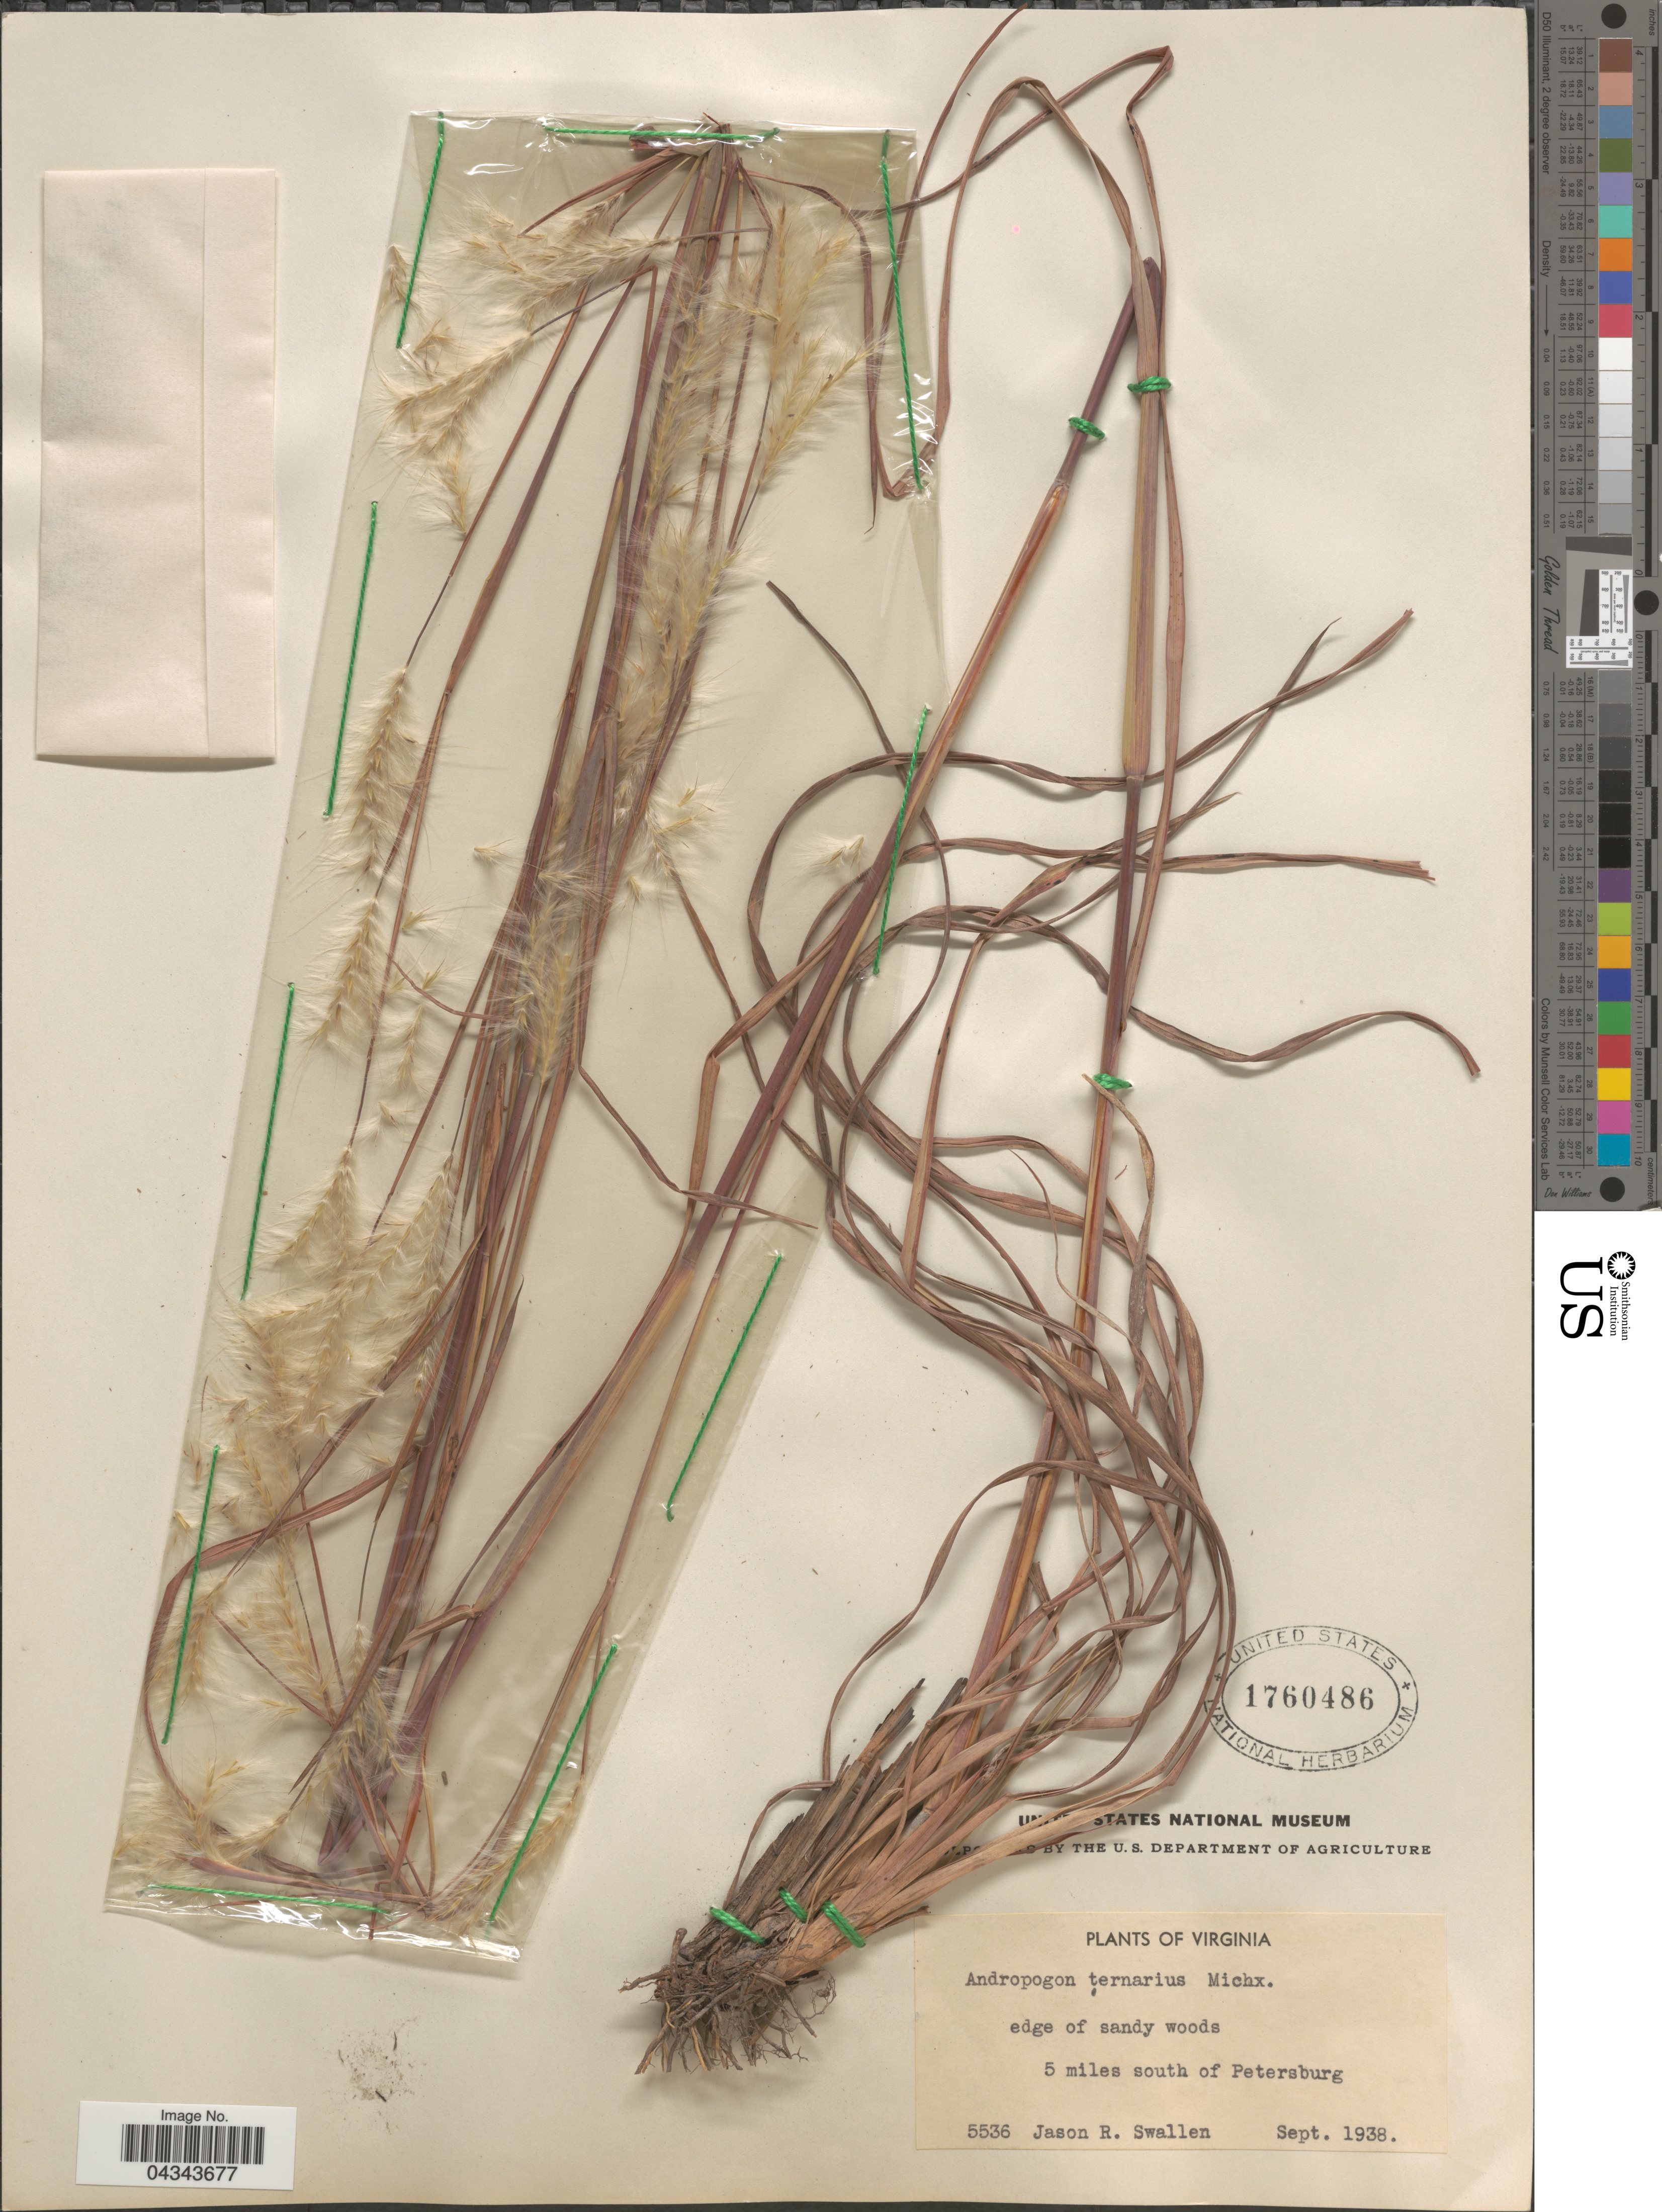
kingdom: Plantae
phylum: Tracheophyta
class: Liliopsida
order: Poales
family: Poaceae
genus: Andropogon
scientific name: Andropogon ternarius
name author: Michx.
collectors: J. R. Swallen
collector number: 5536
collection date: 1938-09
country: United States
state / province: Virginia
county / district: City of Petersburg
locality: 5 miles south of Petersburg.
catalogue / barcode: US 1760486